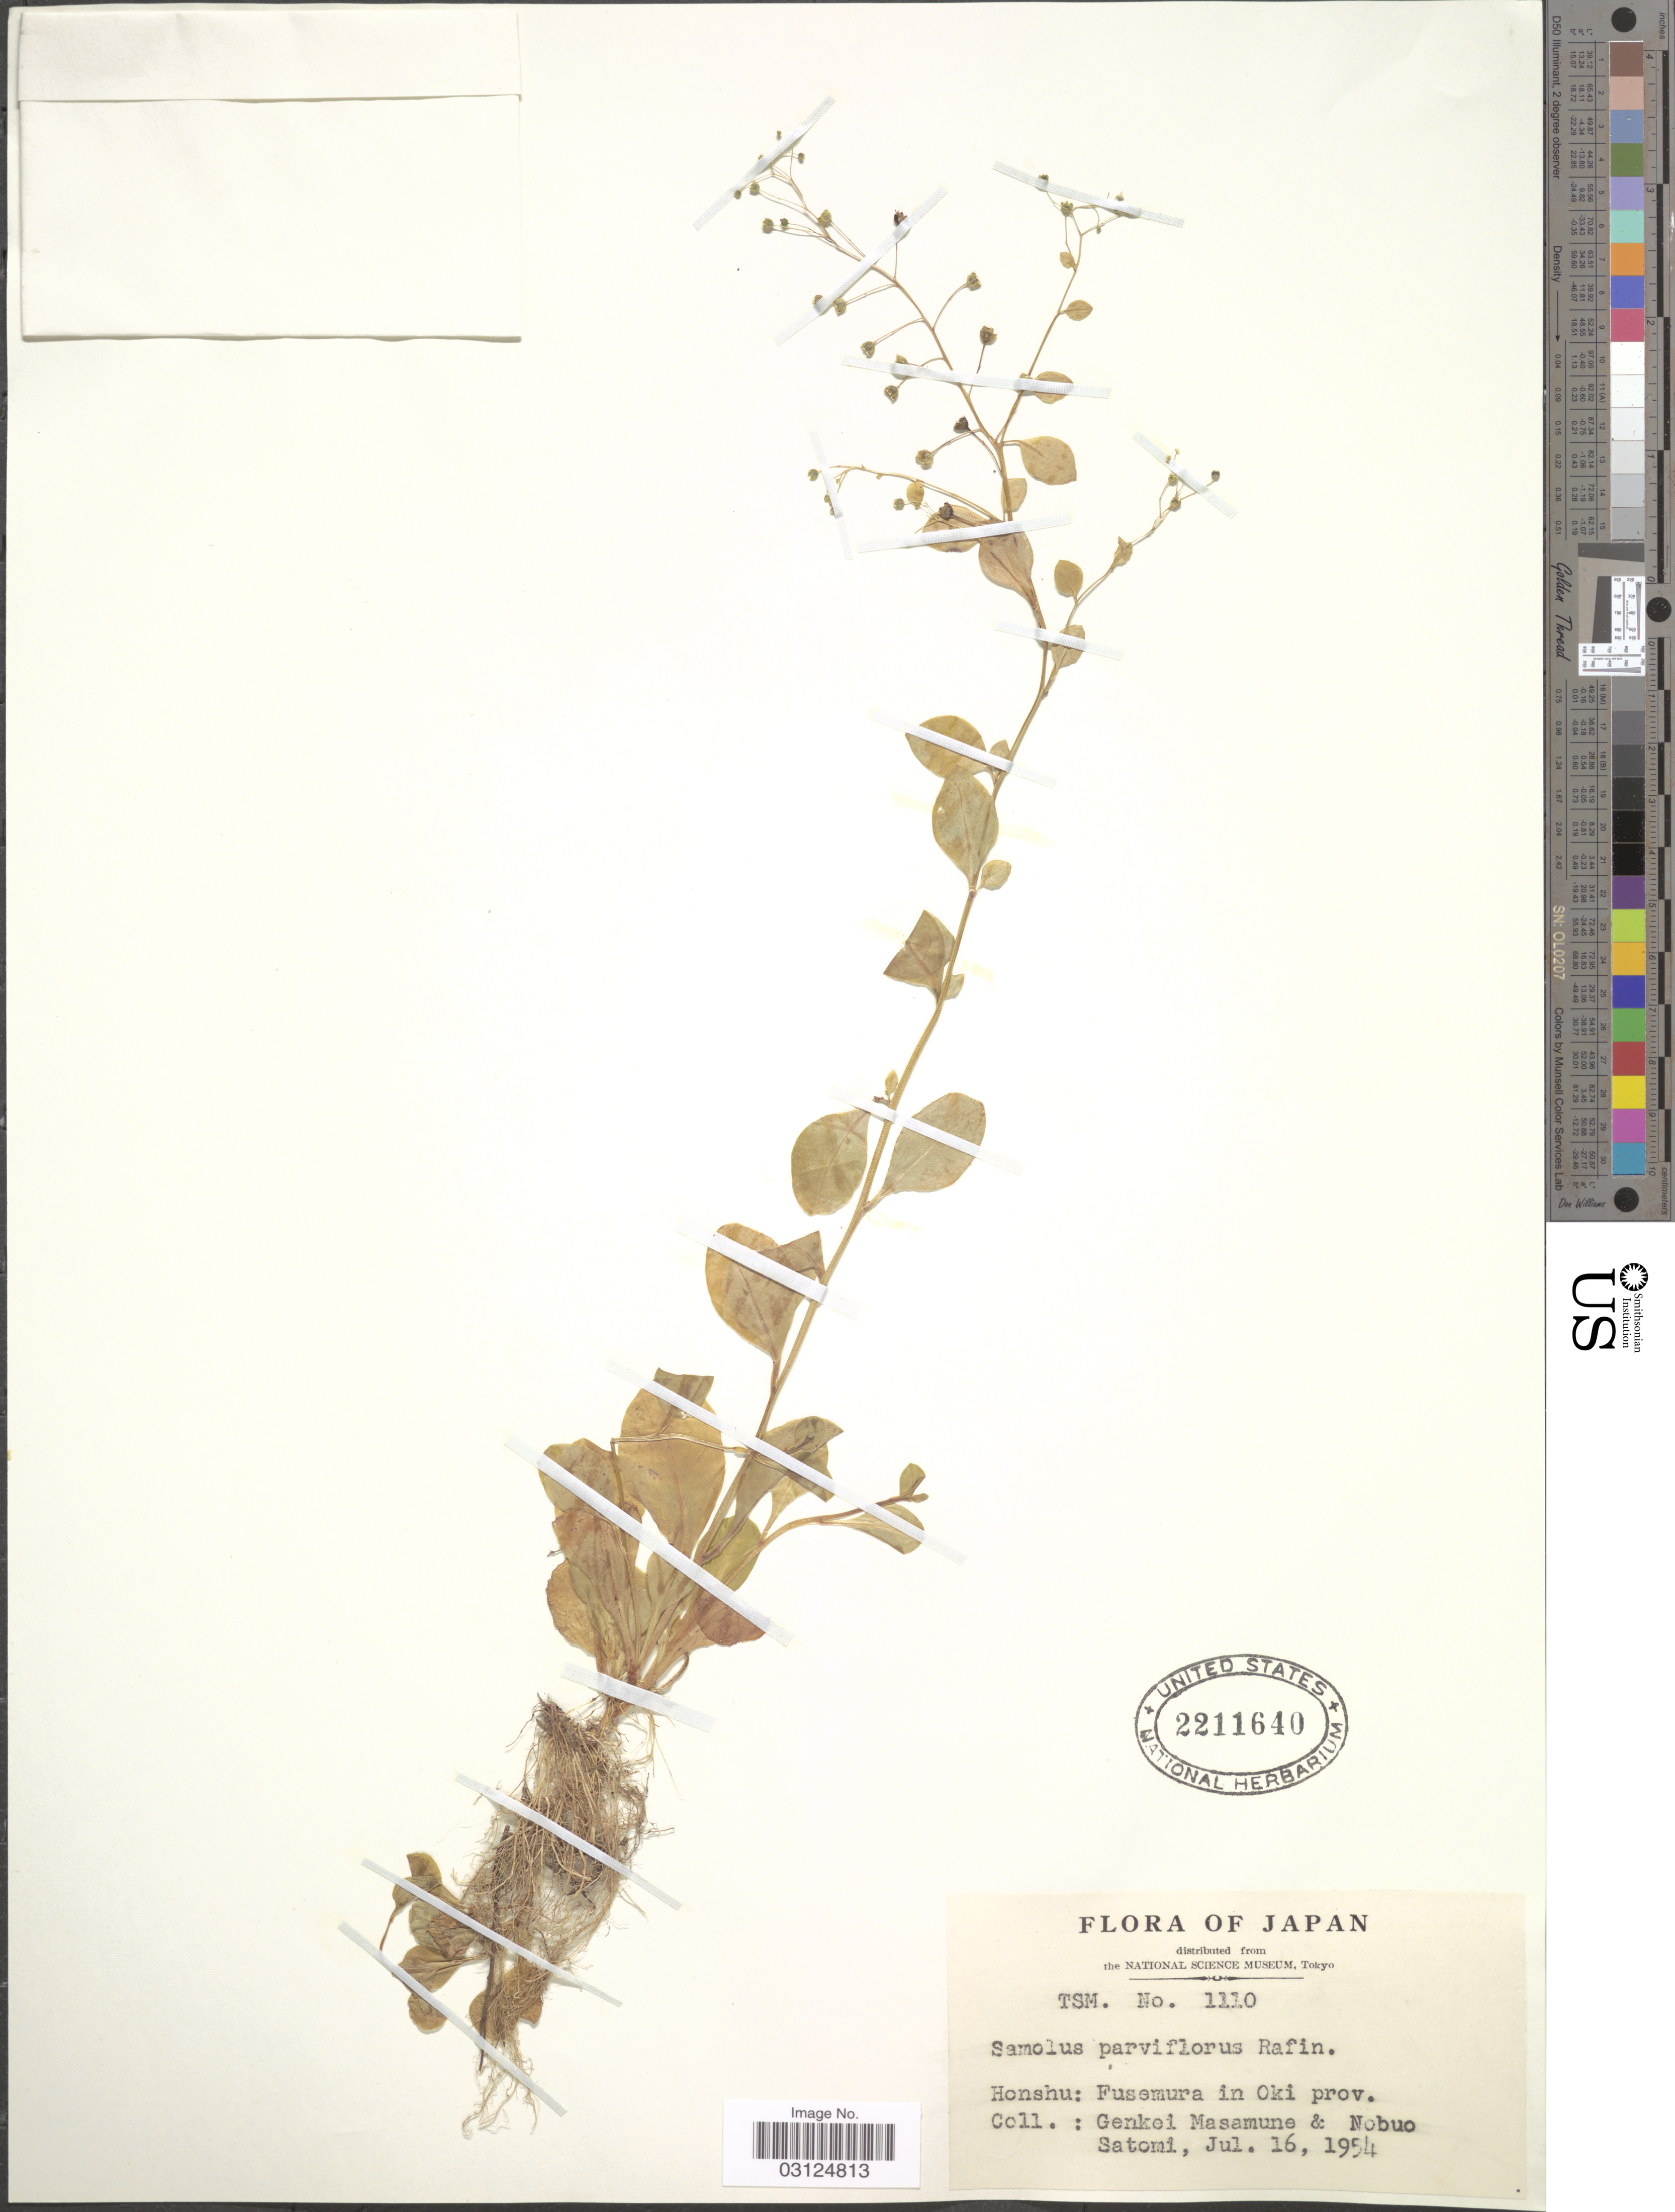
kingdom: Plantae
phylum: Tracheophyta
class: Magnoliopsida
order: Ericales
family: Primulaceae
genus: Samolus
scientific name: Samolus parviflorus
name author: Raf.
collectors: G. Masamune & N. Satomi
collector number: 1110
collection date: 1954-07-16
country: Japan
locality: Honshu: Fusemura in Oki prov.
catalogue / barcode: US 2211640